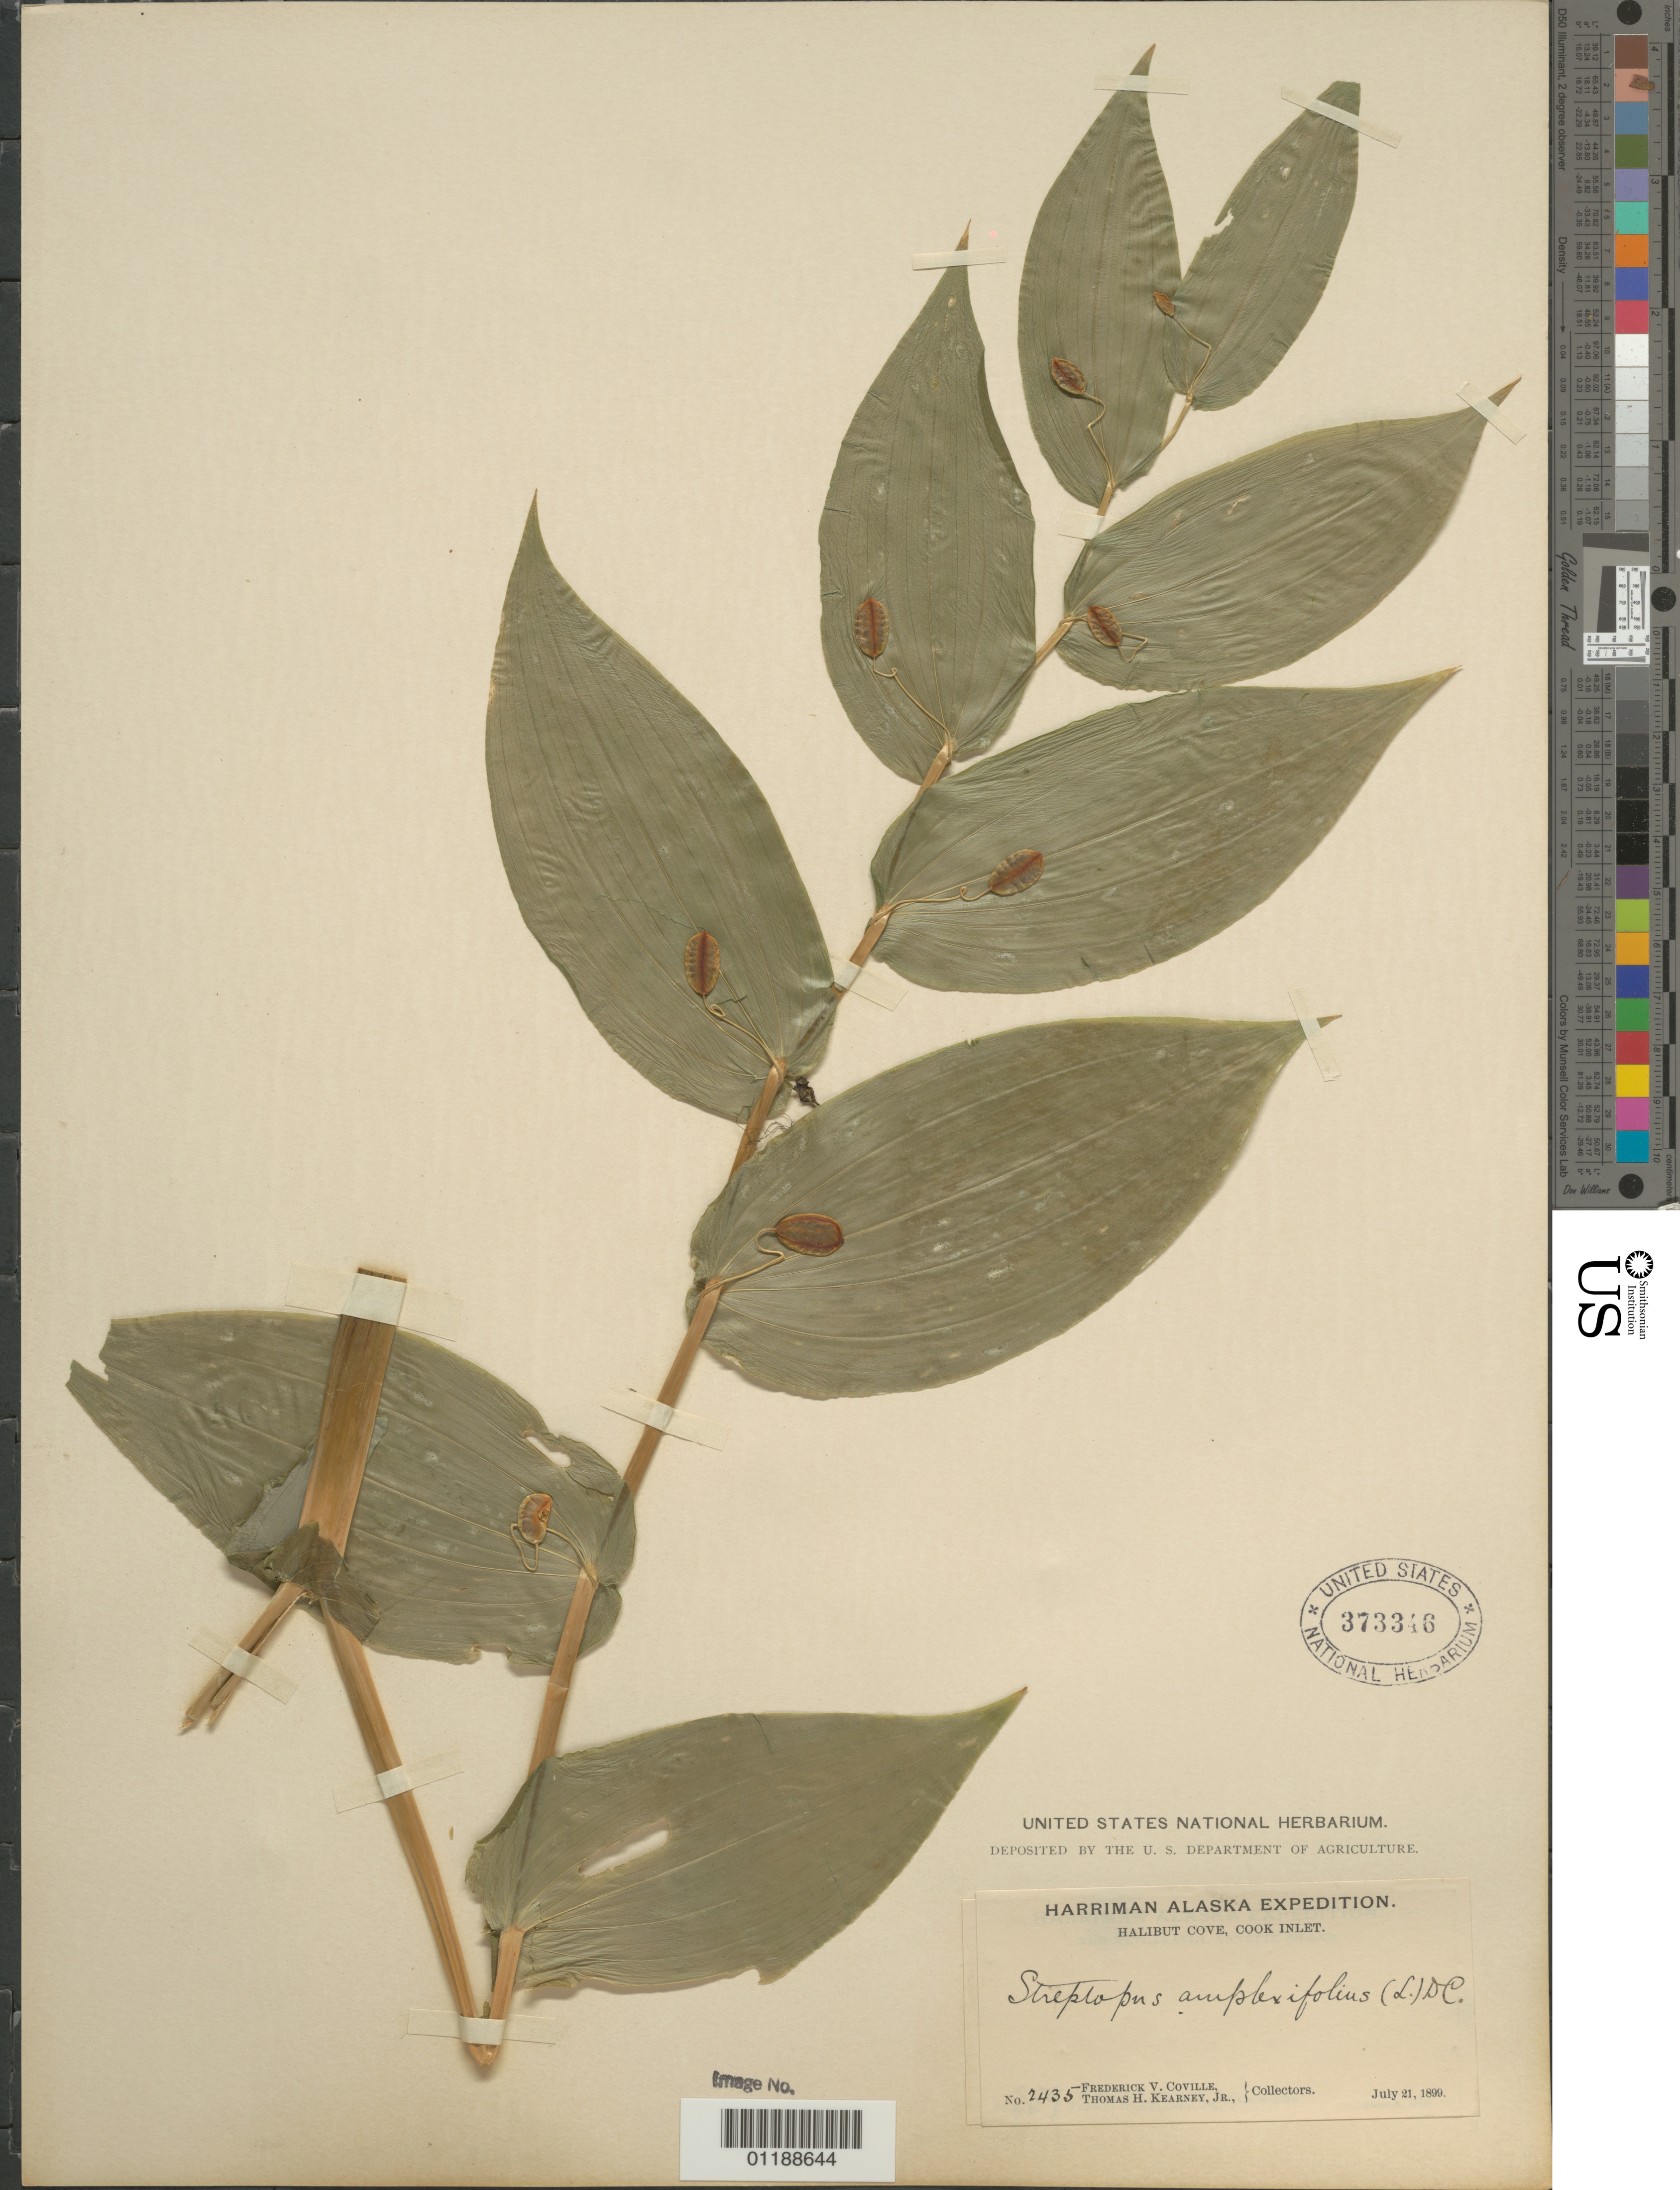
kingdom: Plantae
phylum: Tracheophyta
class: Liliopsida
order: Liliales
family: Liliaceae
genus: Streptopus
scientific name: Streptopus amplexifolius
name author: DC.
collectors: F. V. Coville & T. H. Kearney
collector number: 2435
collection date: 1899-07-21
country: United States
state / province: Alaska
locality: Halibut Cove, Cook Inlet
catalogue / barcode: US 373346